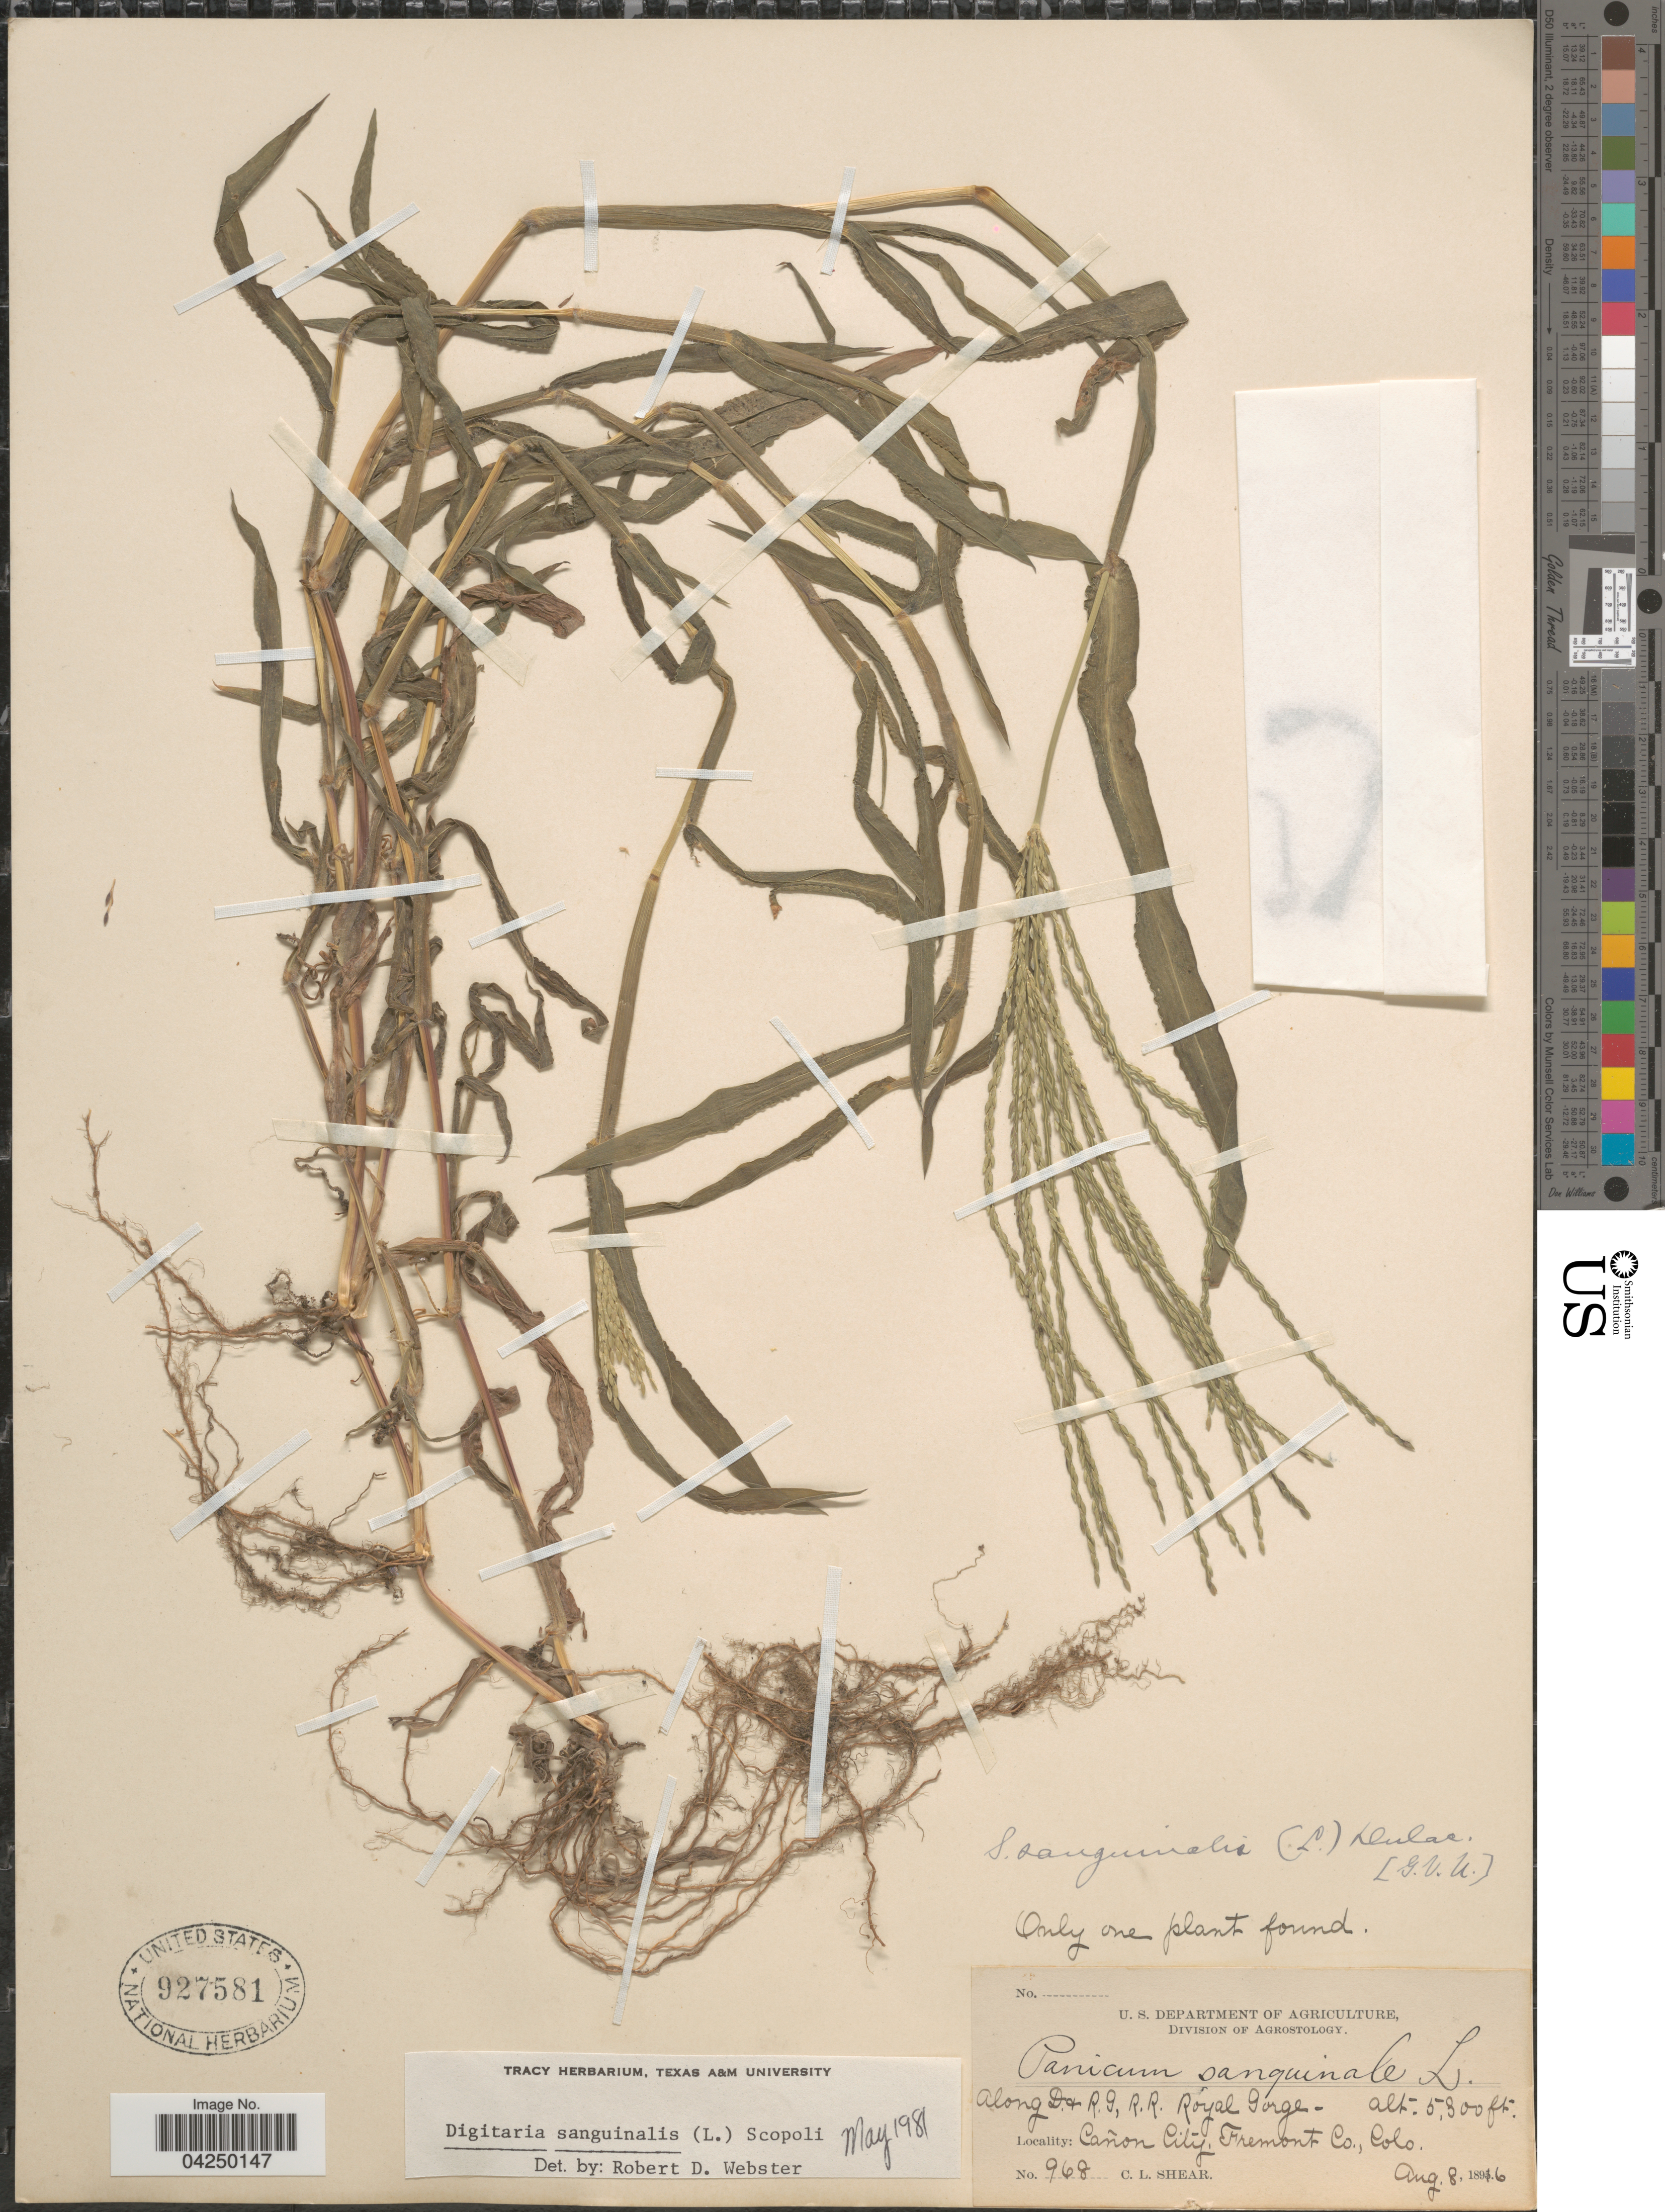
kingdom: Plantae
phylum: Tracheophyta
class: Liliopsida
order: Poales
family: Poaceae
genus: Digitaria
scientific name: Digitaria sanguinalis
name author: (L.) Scop.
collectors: C. L. Shear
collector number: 968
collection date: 1896-08-08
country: United States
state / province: Colorado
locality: Along D & R.G, R.R. Royal Gorge. Cañon City, Fremont Co.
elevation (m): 1615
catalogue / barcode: US 927581